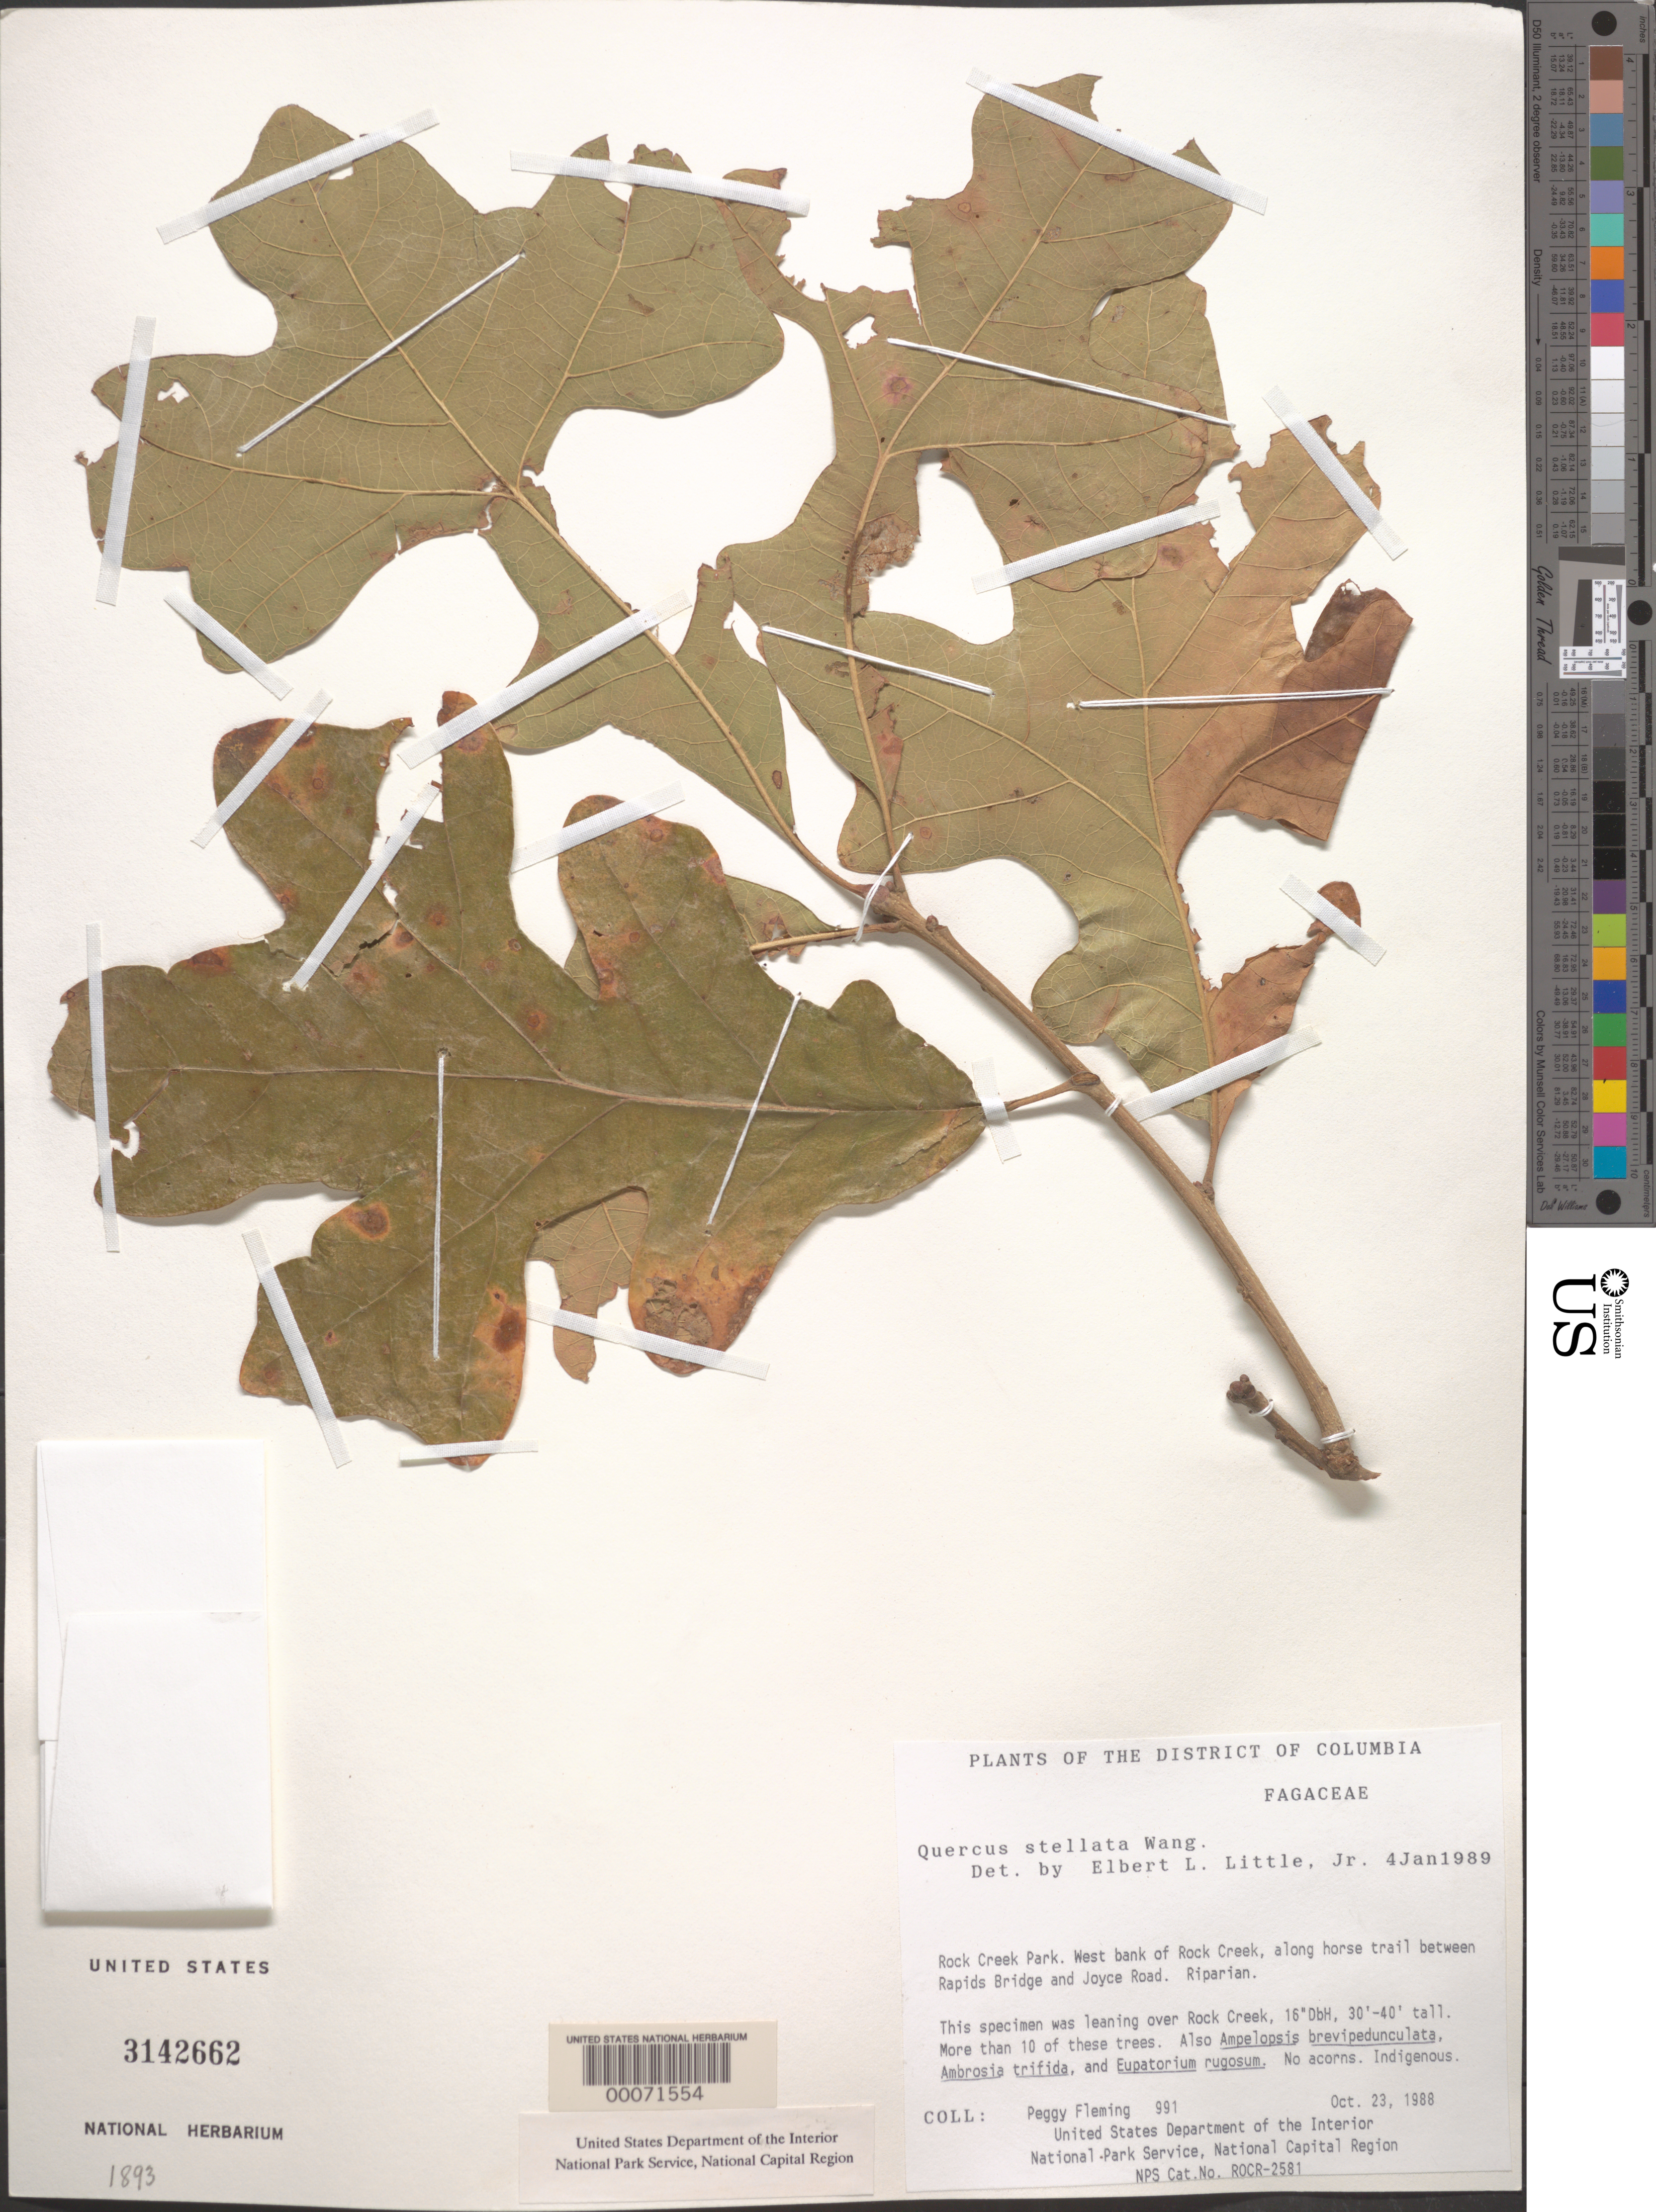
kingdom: Plantae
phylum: Tracheophyta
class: Magnoliopsida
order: Fagales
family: Fagaceae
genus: Quercus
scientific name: Quercus stellata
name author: Wangenh.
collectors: P. Fleming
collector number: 991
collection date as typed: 23 Oct 1988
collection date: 1988-10-23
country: United States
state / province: District of Columbia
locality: Rock Creek Park, between Rapids Bridge and Joyce Road Rock Creek Park and vicinity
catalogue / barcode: US 3142662